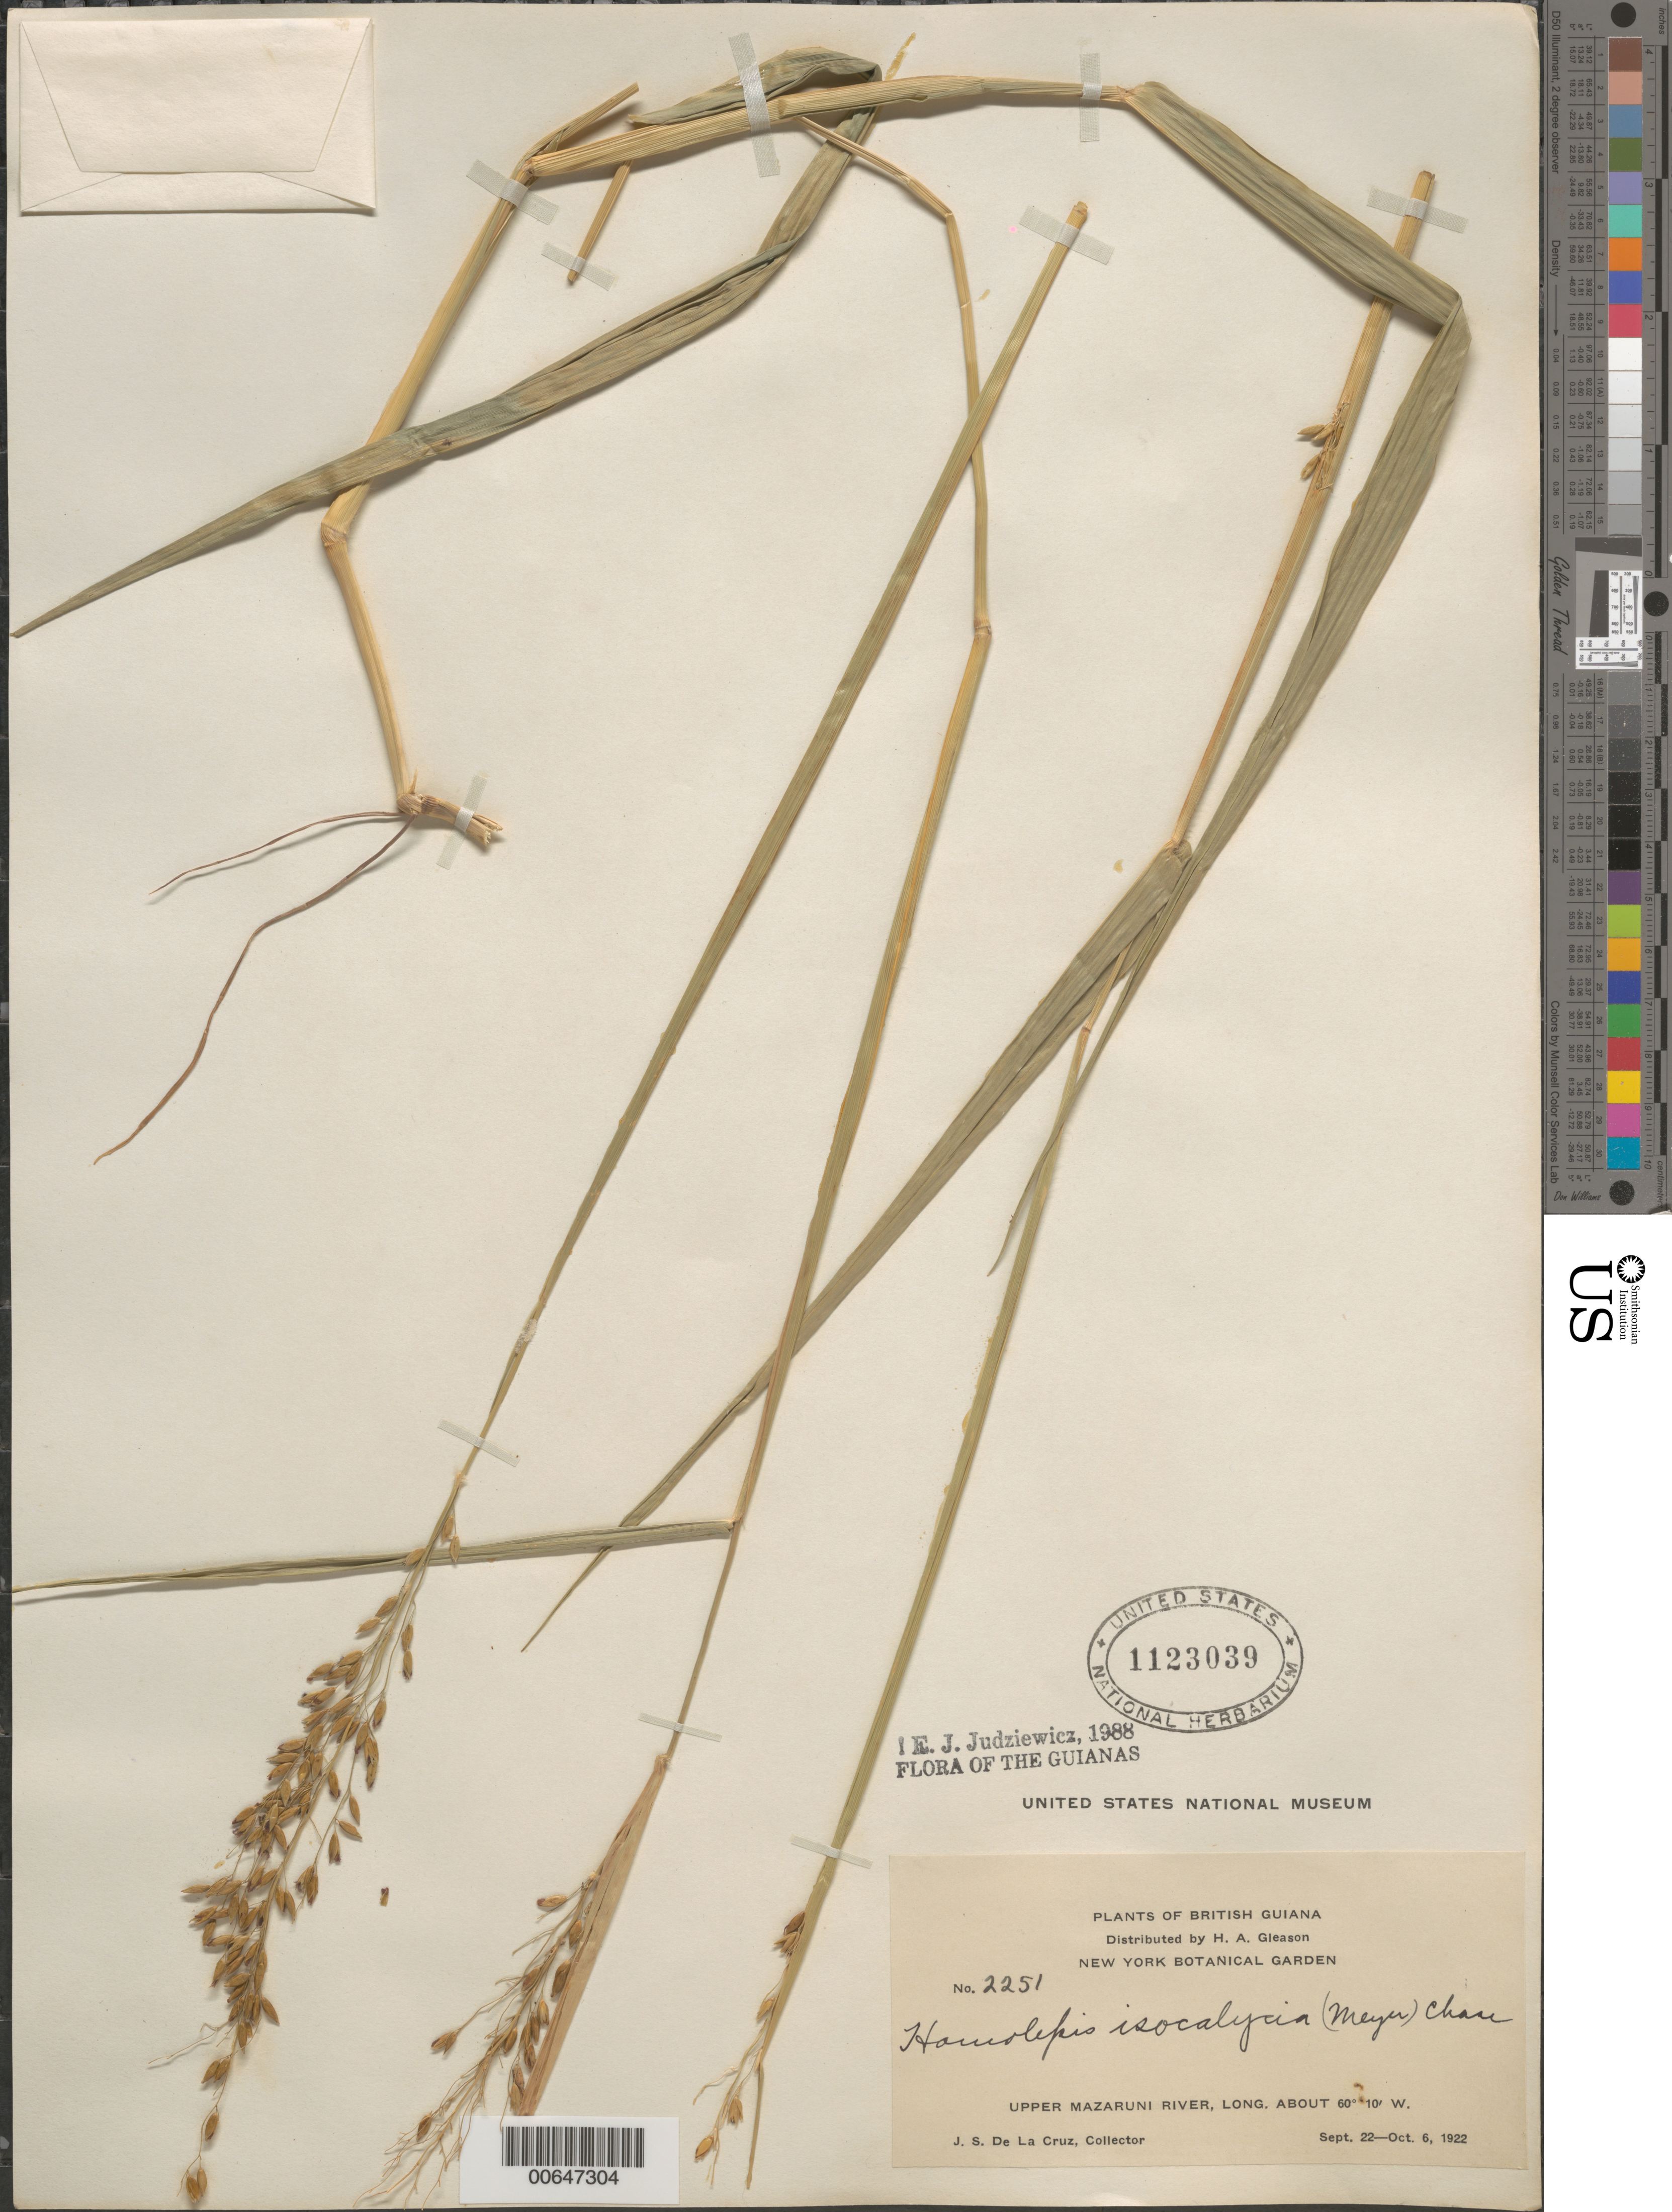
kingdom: Plantae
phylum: Tracheophyta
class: Liliopsida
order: Poales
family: Poaceae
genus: Homolepis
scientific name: Homolepis isocalycia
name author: (G. Mey.) Chase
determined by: Judziewicz, E. J.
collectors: J. S. de la Cruz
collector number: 2251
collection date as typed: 22-Sep-22 to 6-Oct-22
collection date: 1922-09-22/1922-10-06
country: Guyana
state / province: Cuyuni-Mazaruni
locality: Upper Mazaruni R.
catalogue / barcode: US 1123039